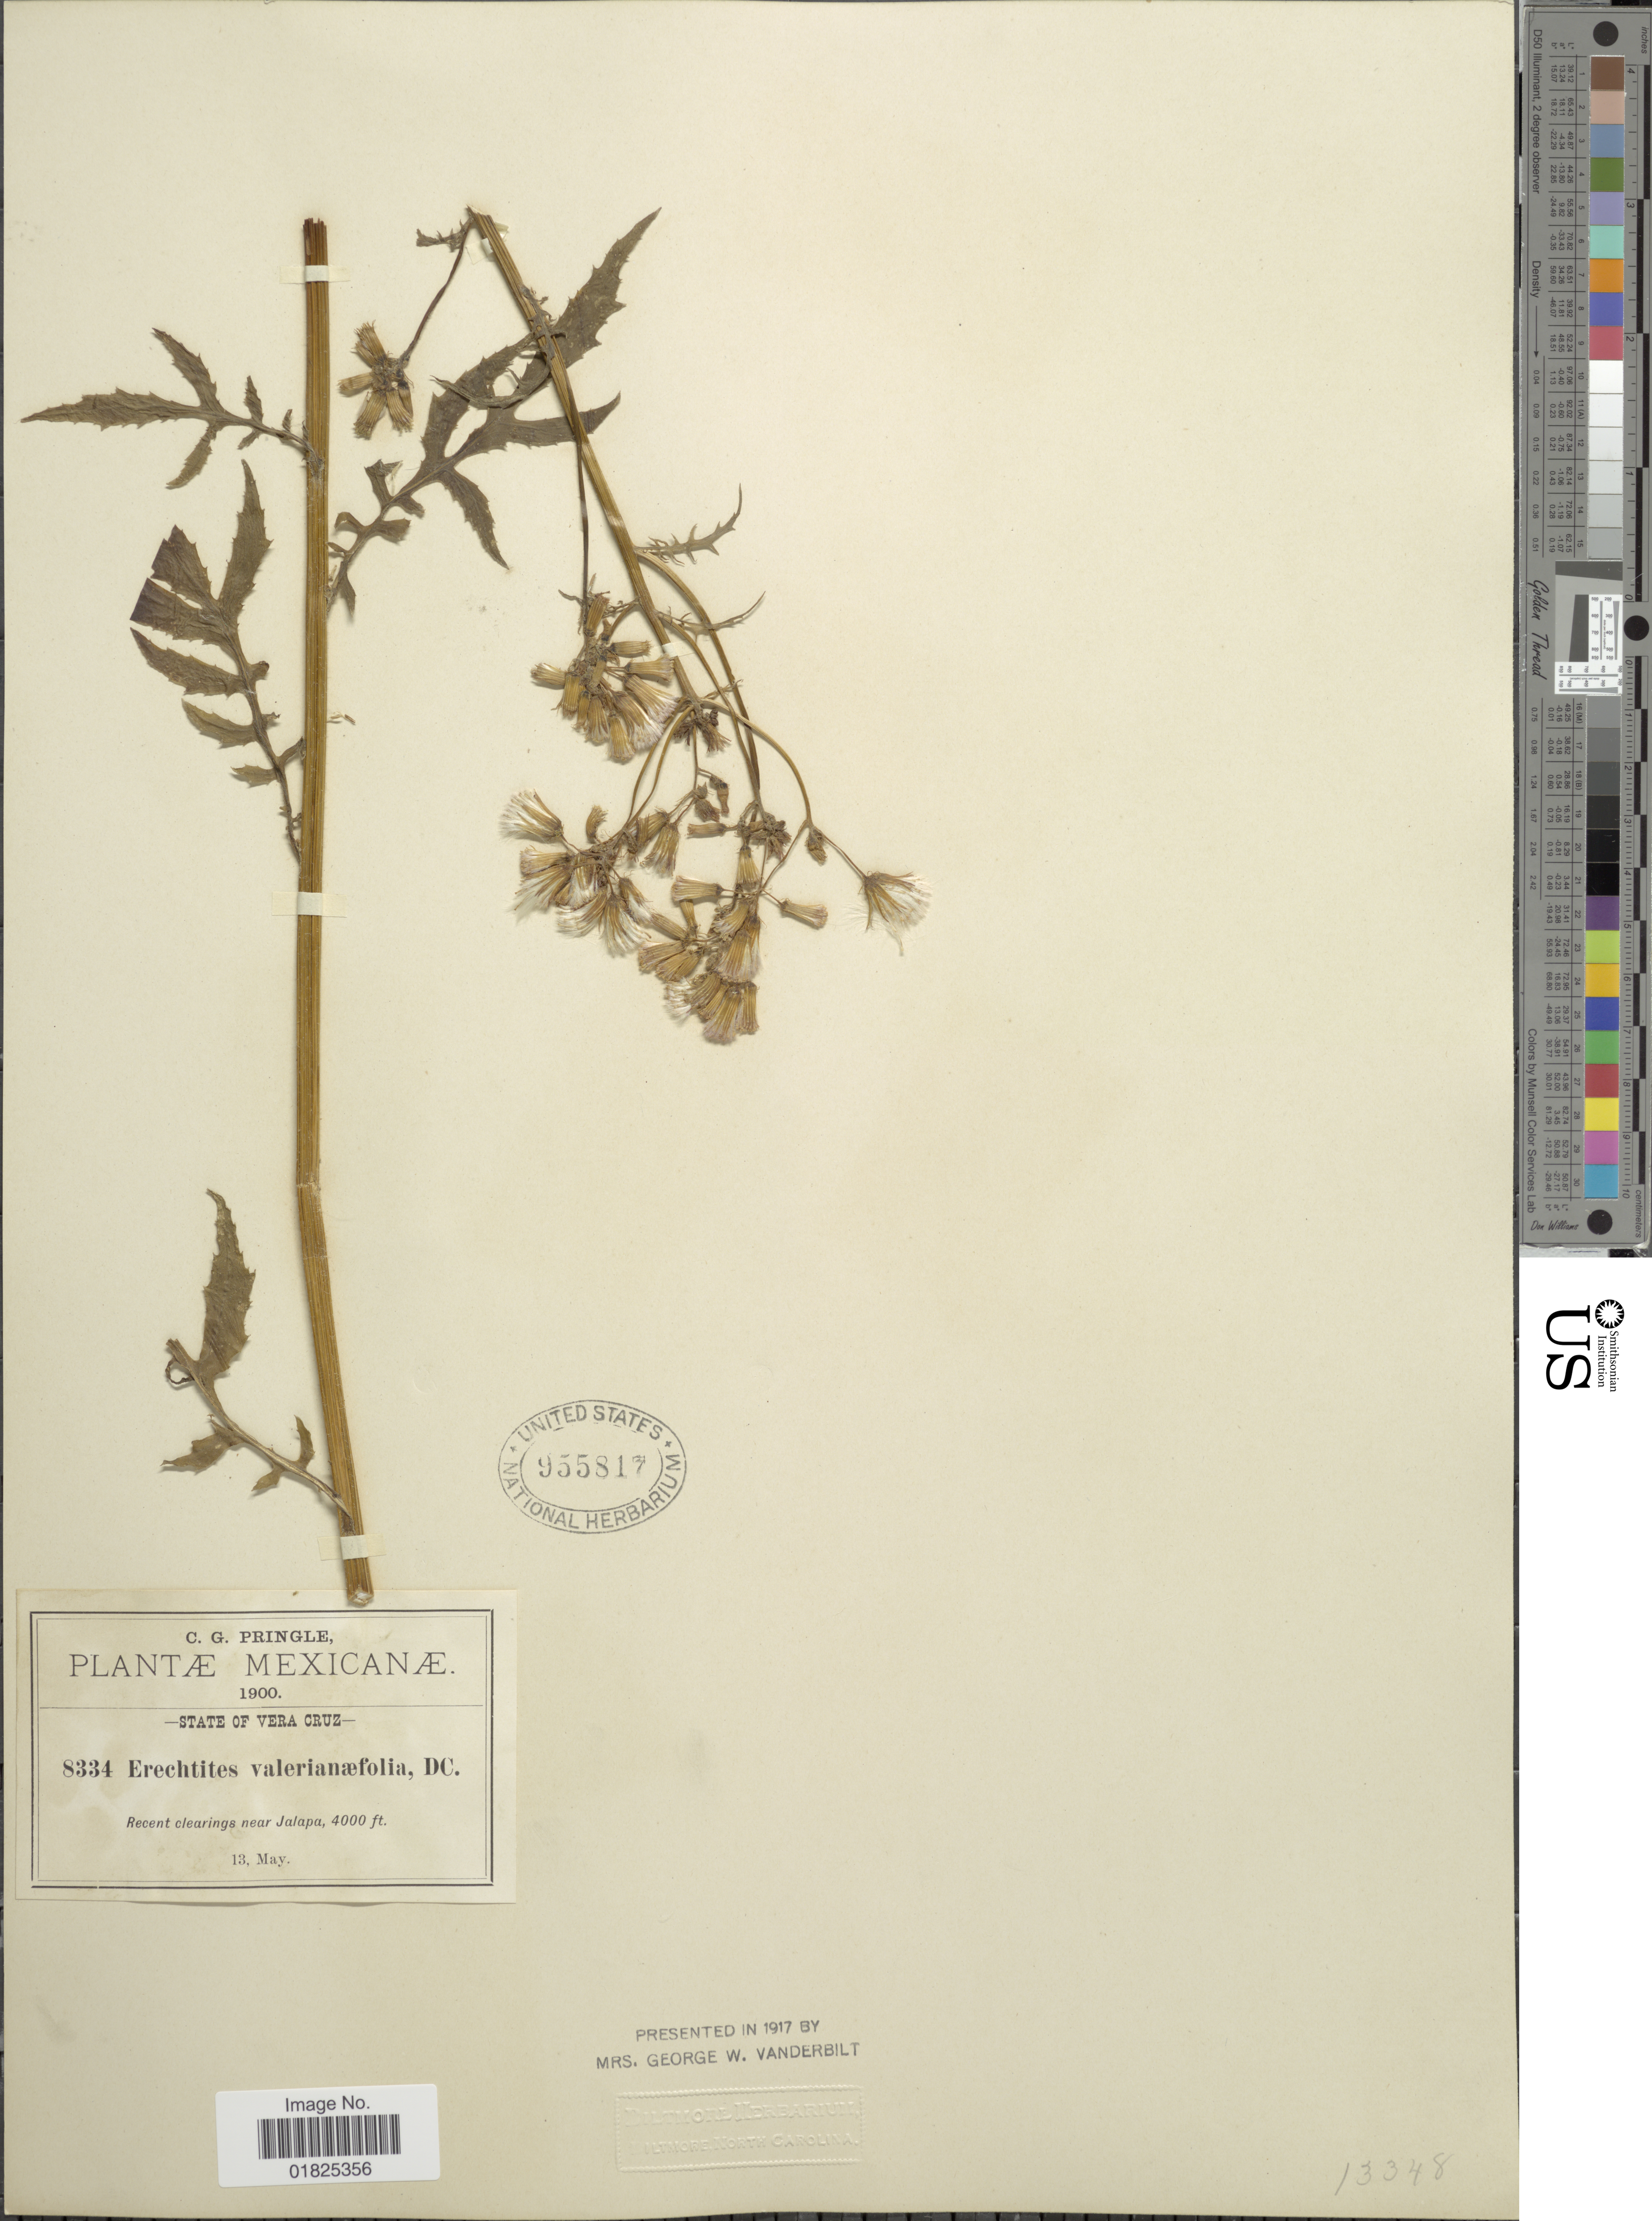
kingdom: Plantae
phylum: Tracheophyta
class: Magnoliopsida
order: Asterales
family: Asteraceae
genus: Erechtites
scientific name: Erechtites valerianifolius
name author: (Link ex Spreng.) DC.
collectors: C. G. Pringle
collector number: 8334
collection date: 1900-05-13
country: Mexico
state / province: Veracruz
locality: Recent clearings near Jalapa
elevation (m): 1219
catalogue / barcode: US 955817